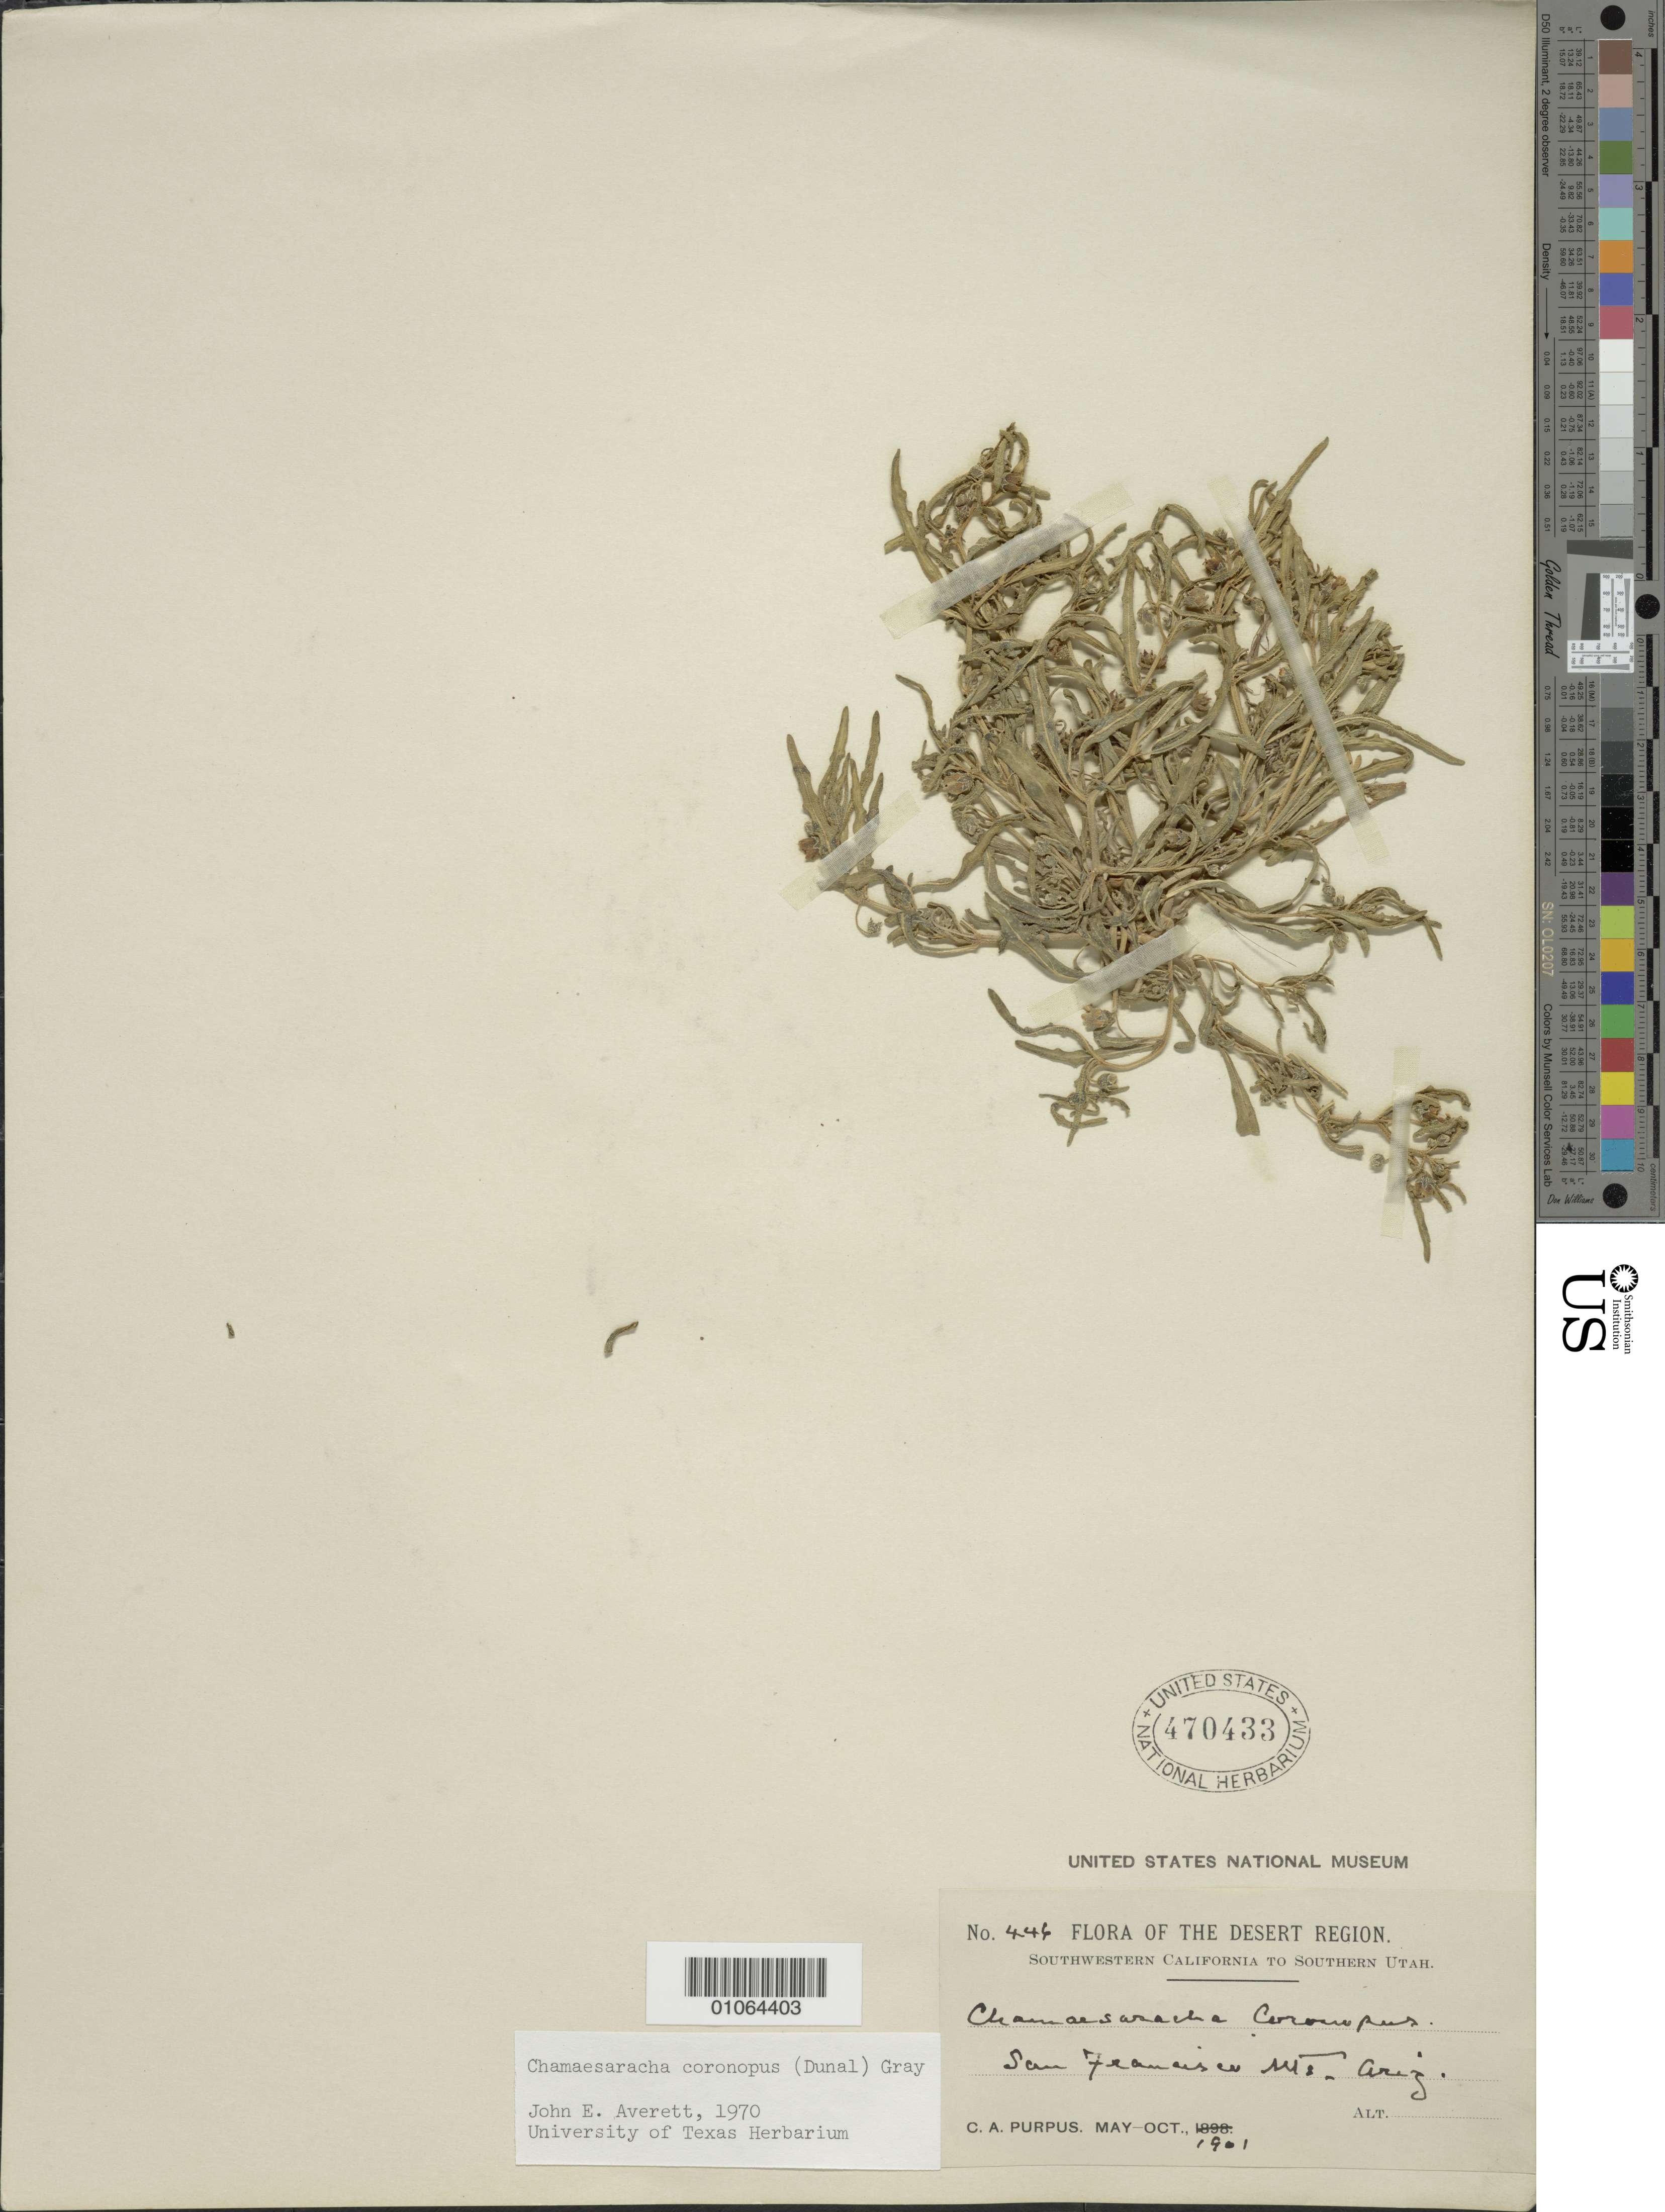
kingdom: Plantae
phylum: Tracheophyta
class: Magnoliopsida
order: Solanales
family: Solanaceae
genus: Chamaesaracha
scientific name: Chamaesaracha coronopus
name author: (Dunal) A. Gray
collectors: C. A. Purpus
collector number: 446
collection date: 1901-05/1901-10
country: United States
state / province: Arizona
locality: Desert Region. Southwestern California to Southern Utah. San Francisco Mts. Ariz.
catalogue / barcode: US 470433